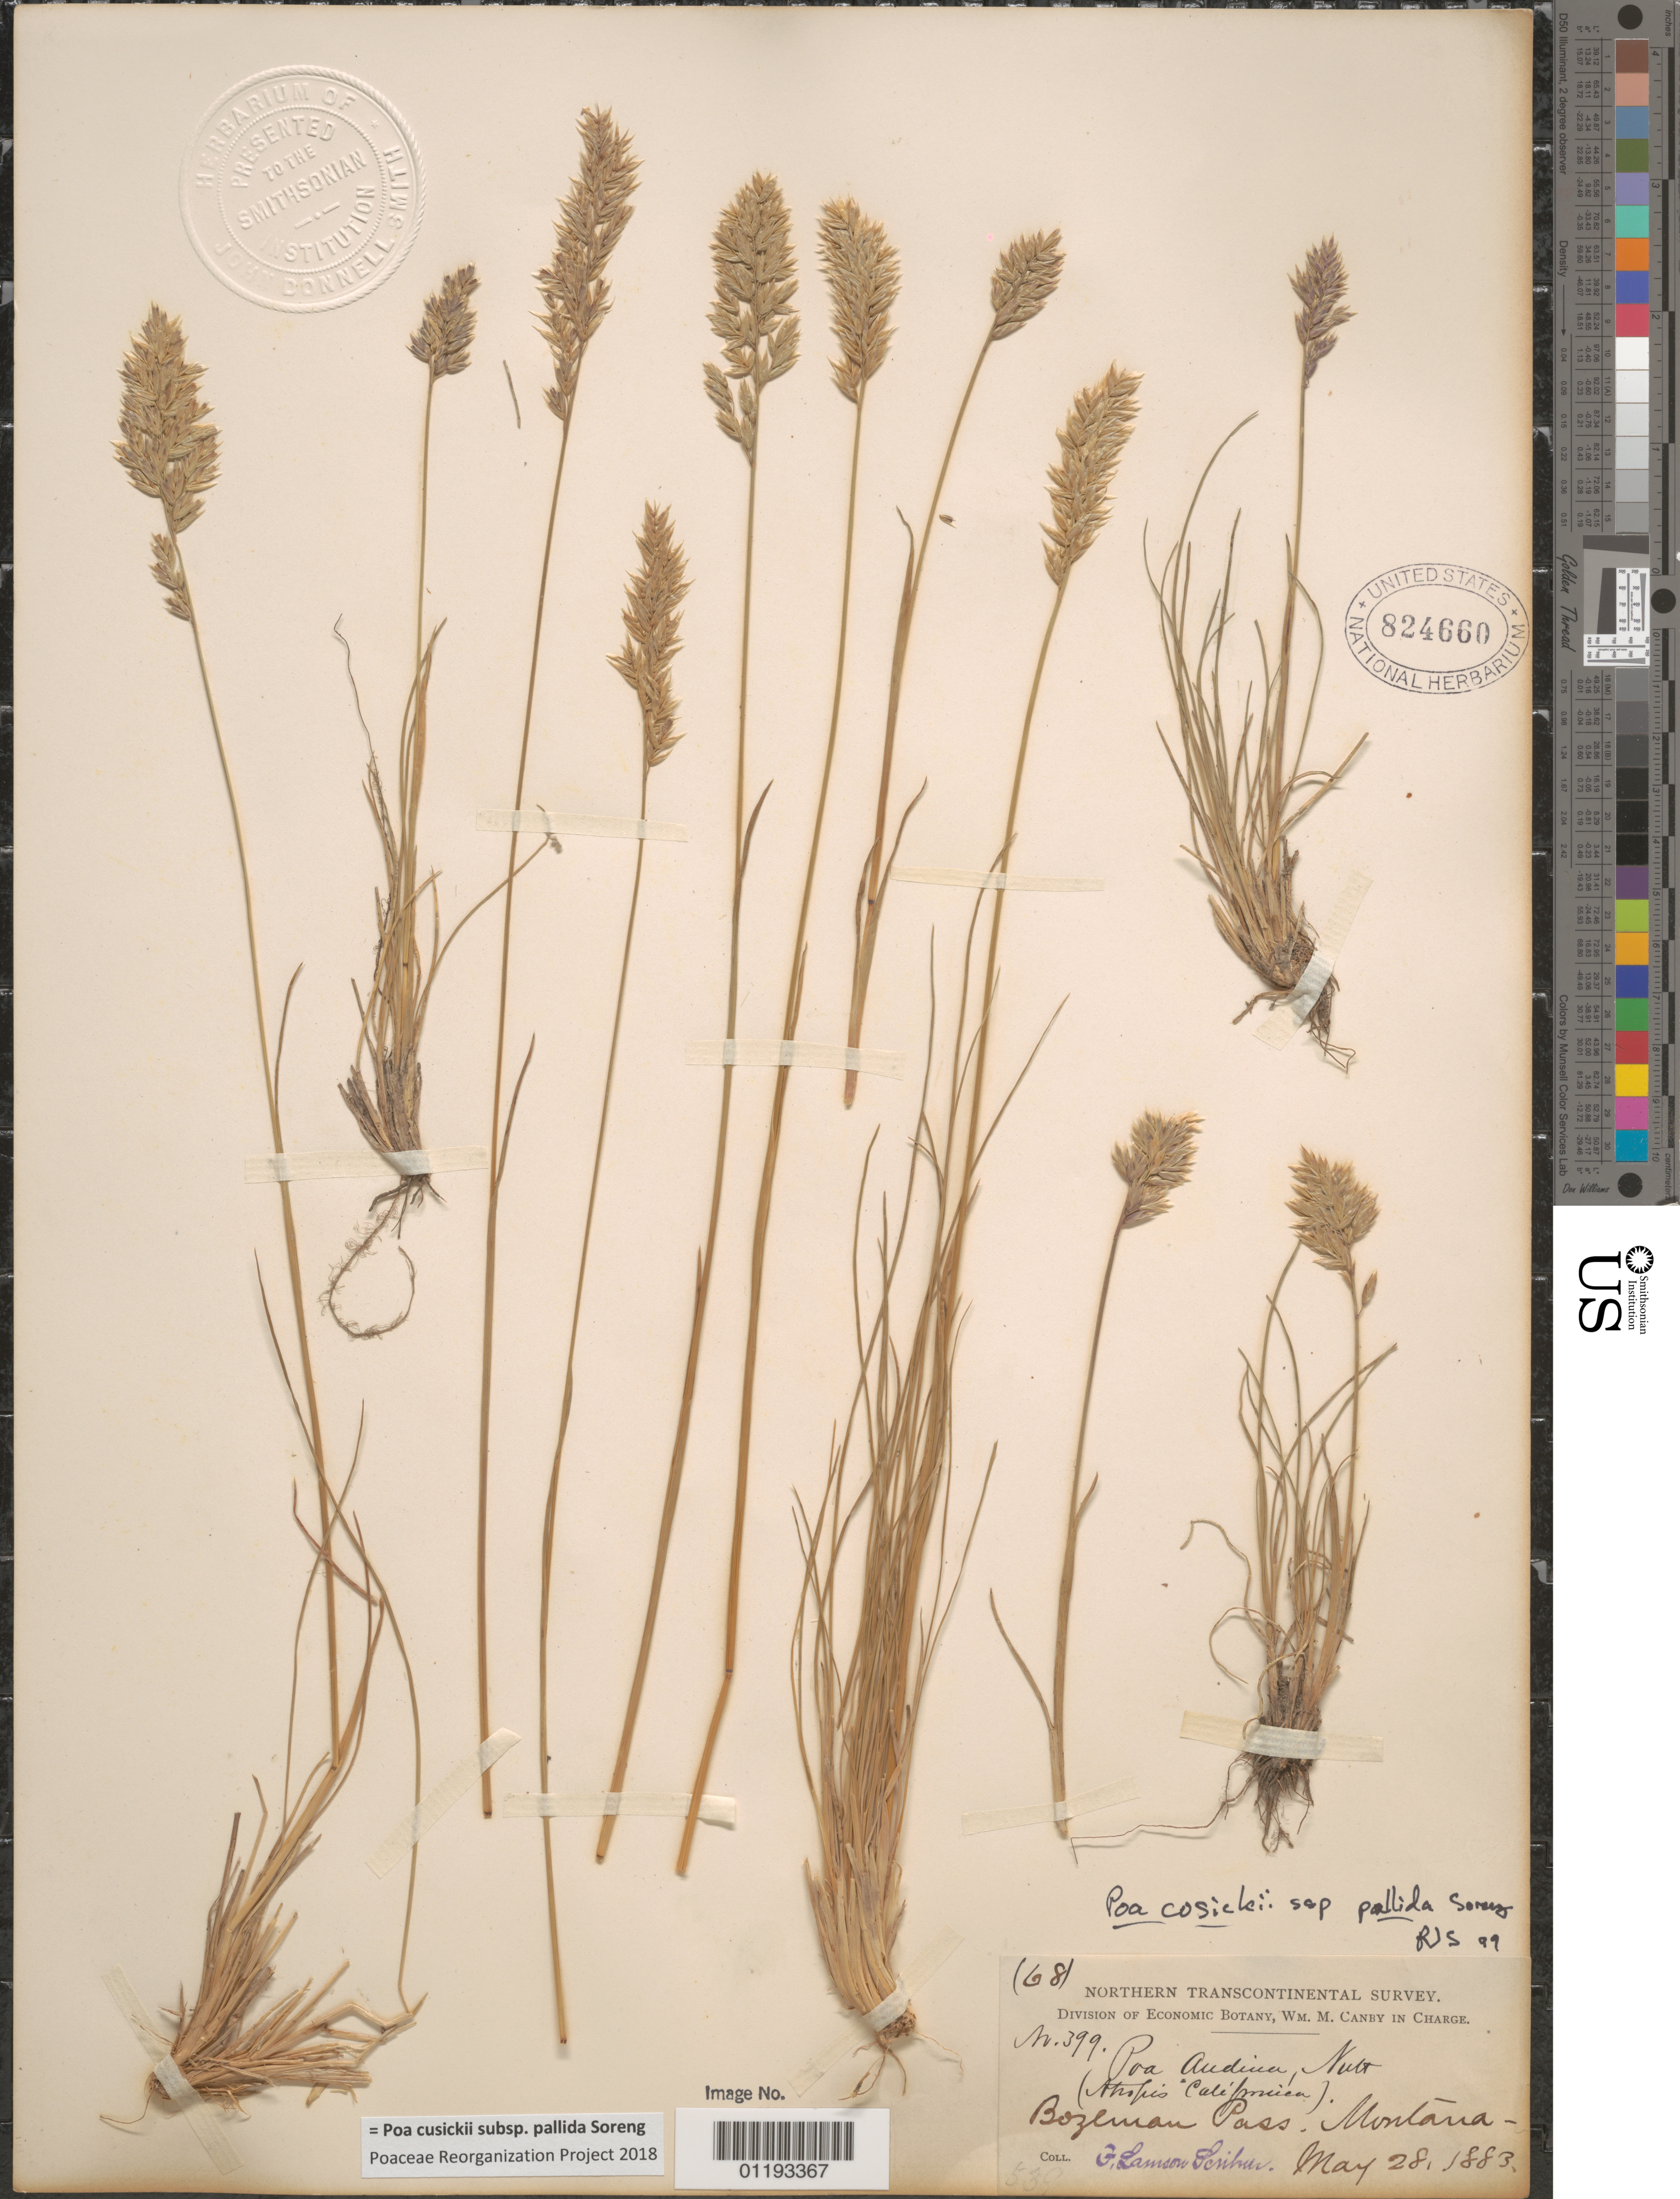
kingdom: Plantae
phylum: Tracheophyta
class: Liliopsida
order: Poales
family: Poaceae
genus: Poa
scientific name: Poa cusickii subsp. pallida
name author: Soreng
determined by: Poaceae Reorganization Project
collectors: F. L. Scribner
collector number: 399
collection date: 1883-05-28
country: United States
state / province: Montana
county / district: Gallatin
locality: Bozeman Pass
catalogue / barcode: US 824660